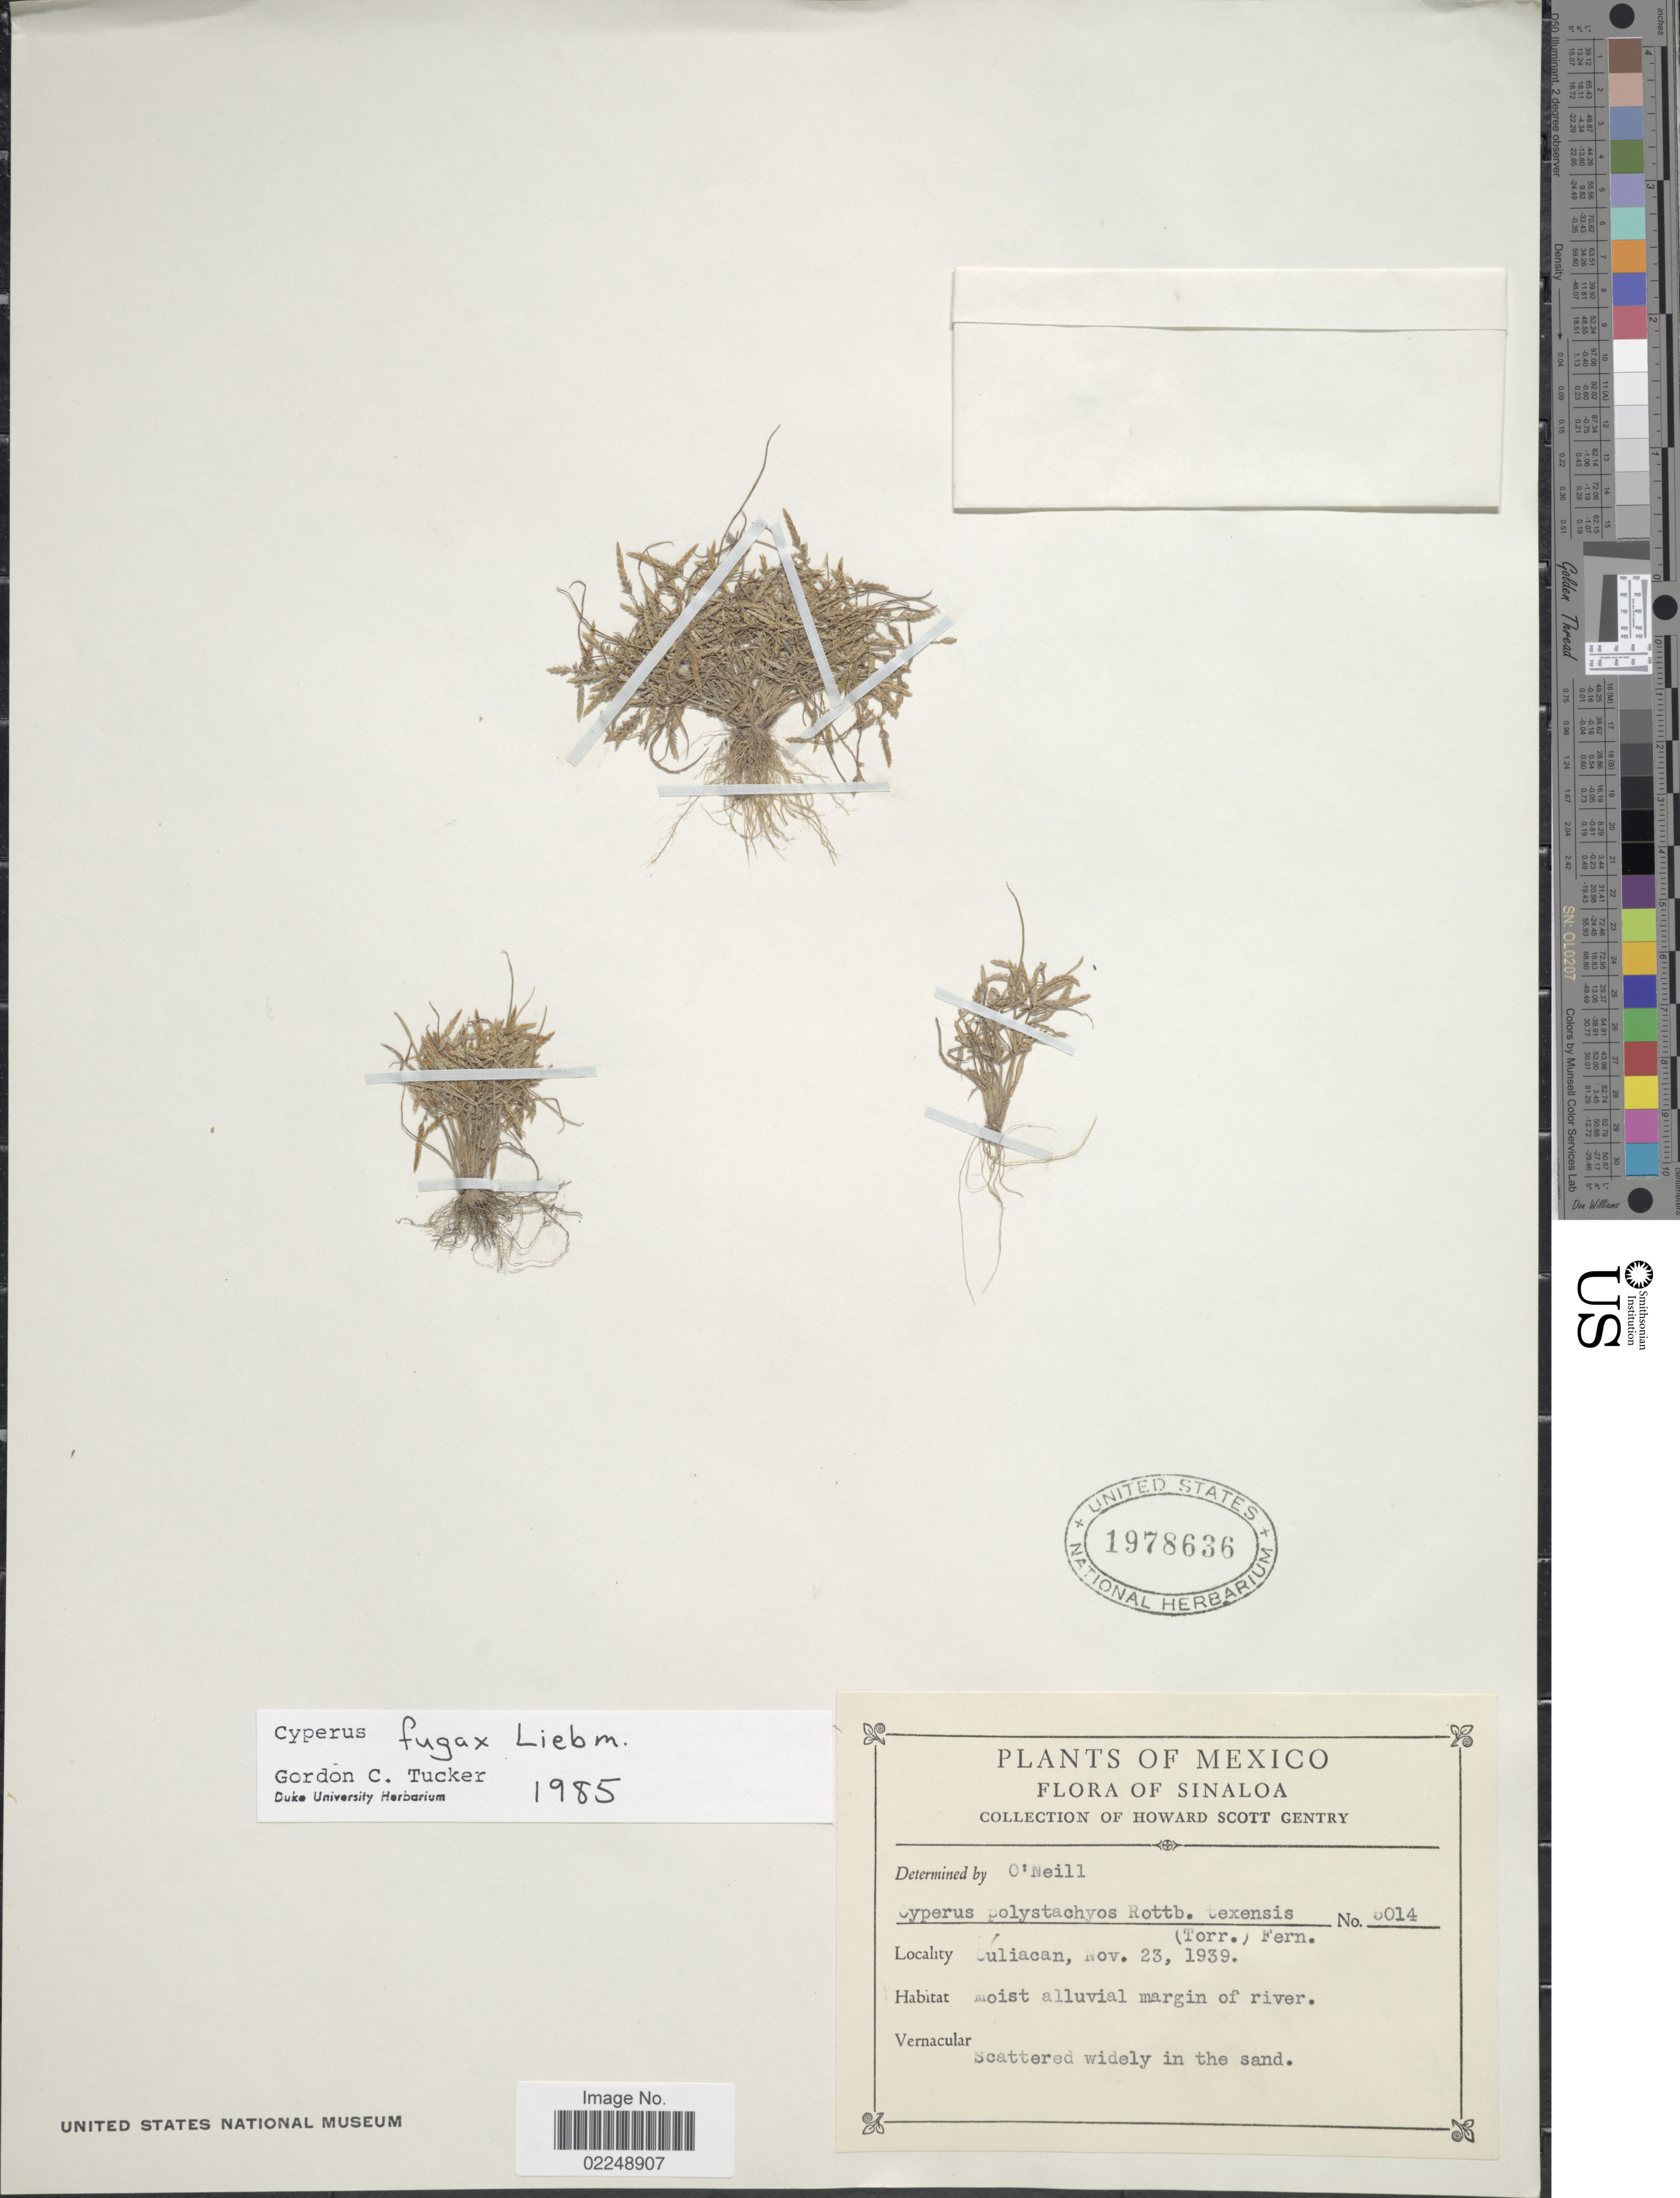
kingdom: Plantae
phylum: Tracheophyta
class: Liliopsida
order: Poales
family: Cyperaceae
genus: Cyperus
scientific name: Cyperus fugax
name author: Liebm.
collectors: H. S. Gentry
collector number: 5014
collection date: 1939-11-23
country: Mexico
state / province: Sinaloa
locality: Culiacan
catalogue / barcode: US 1978636